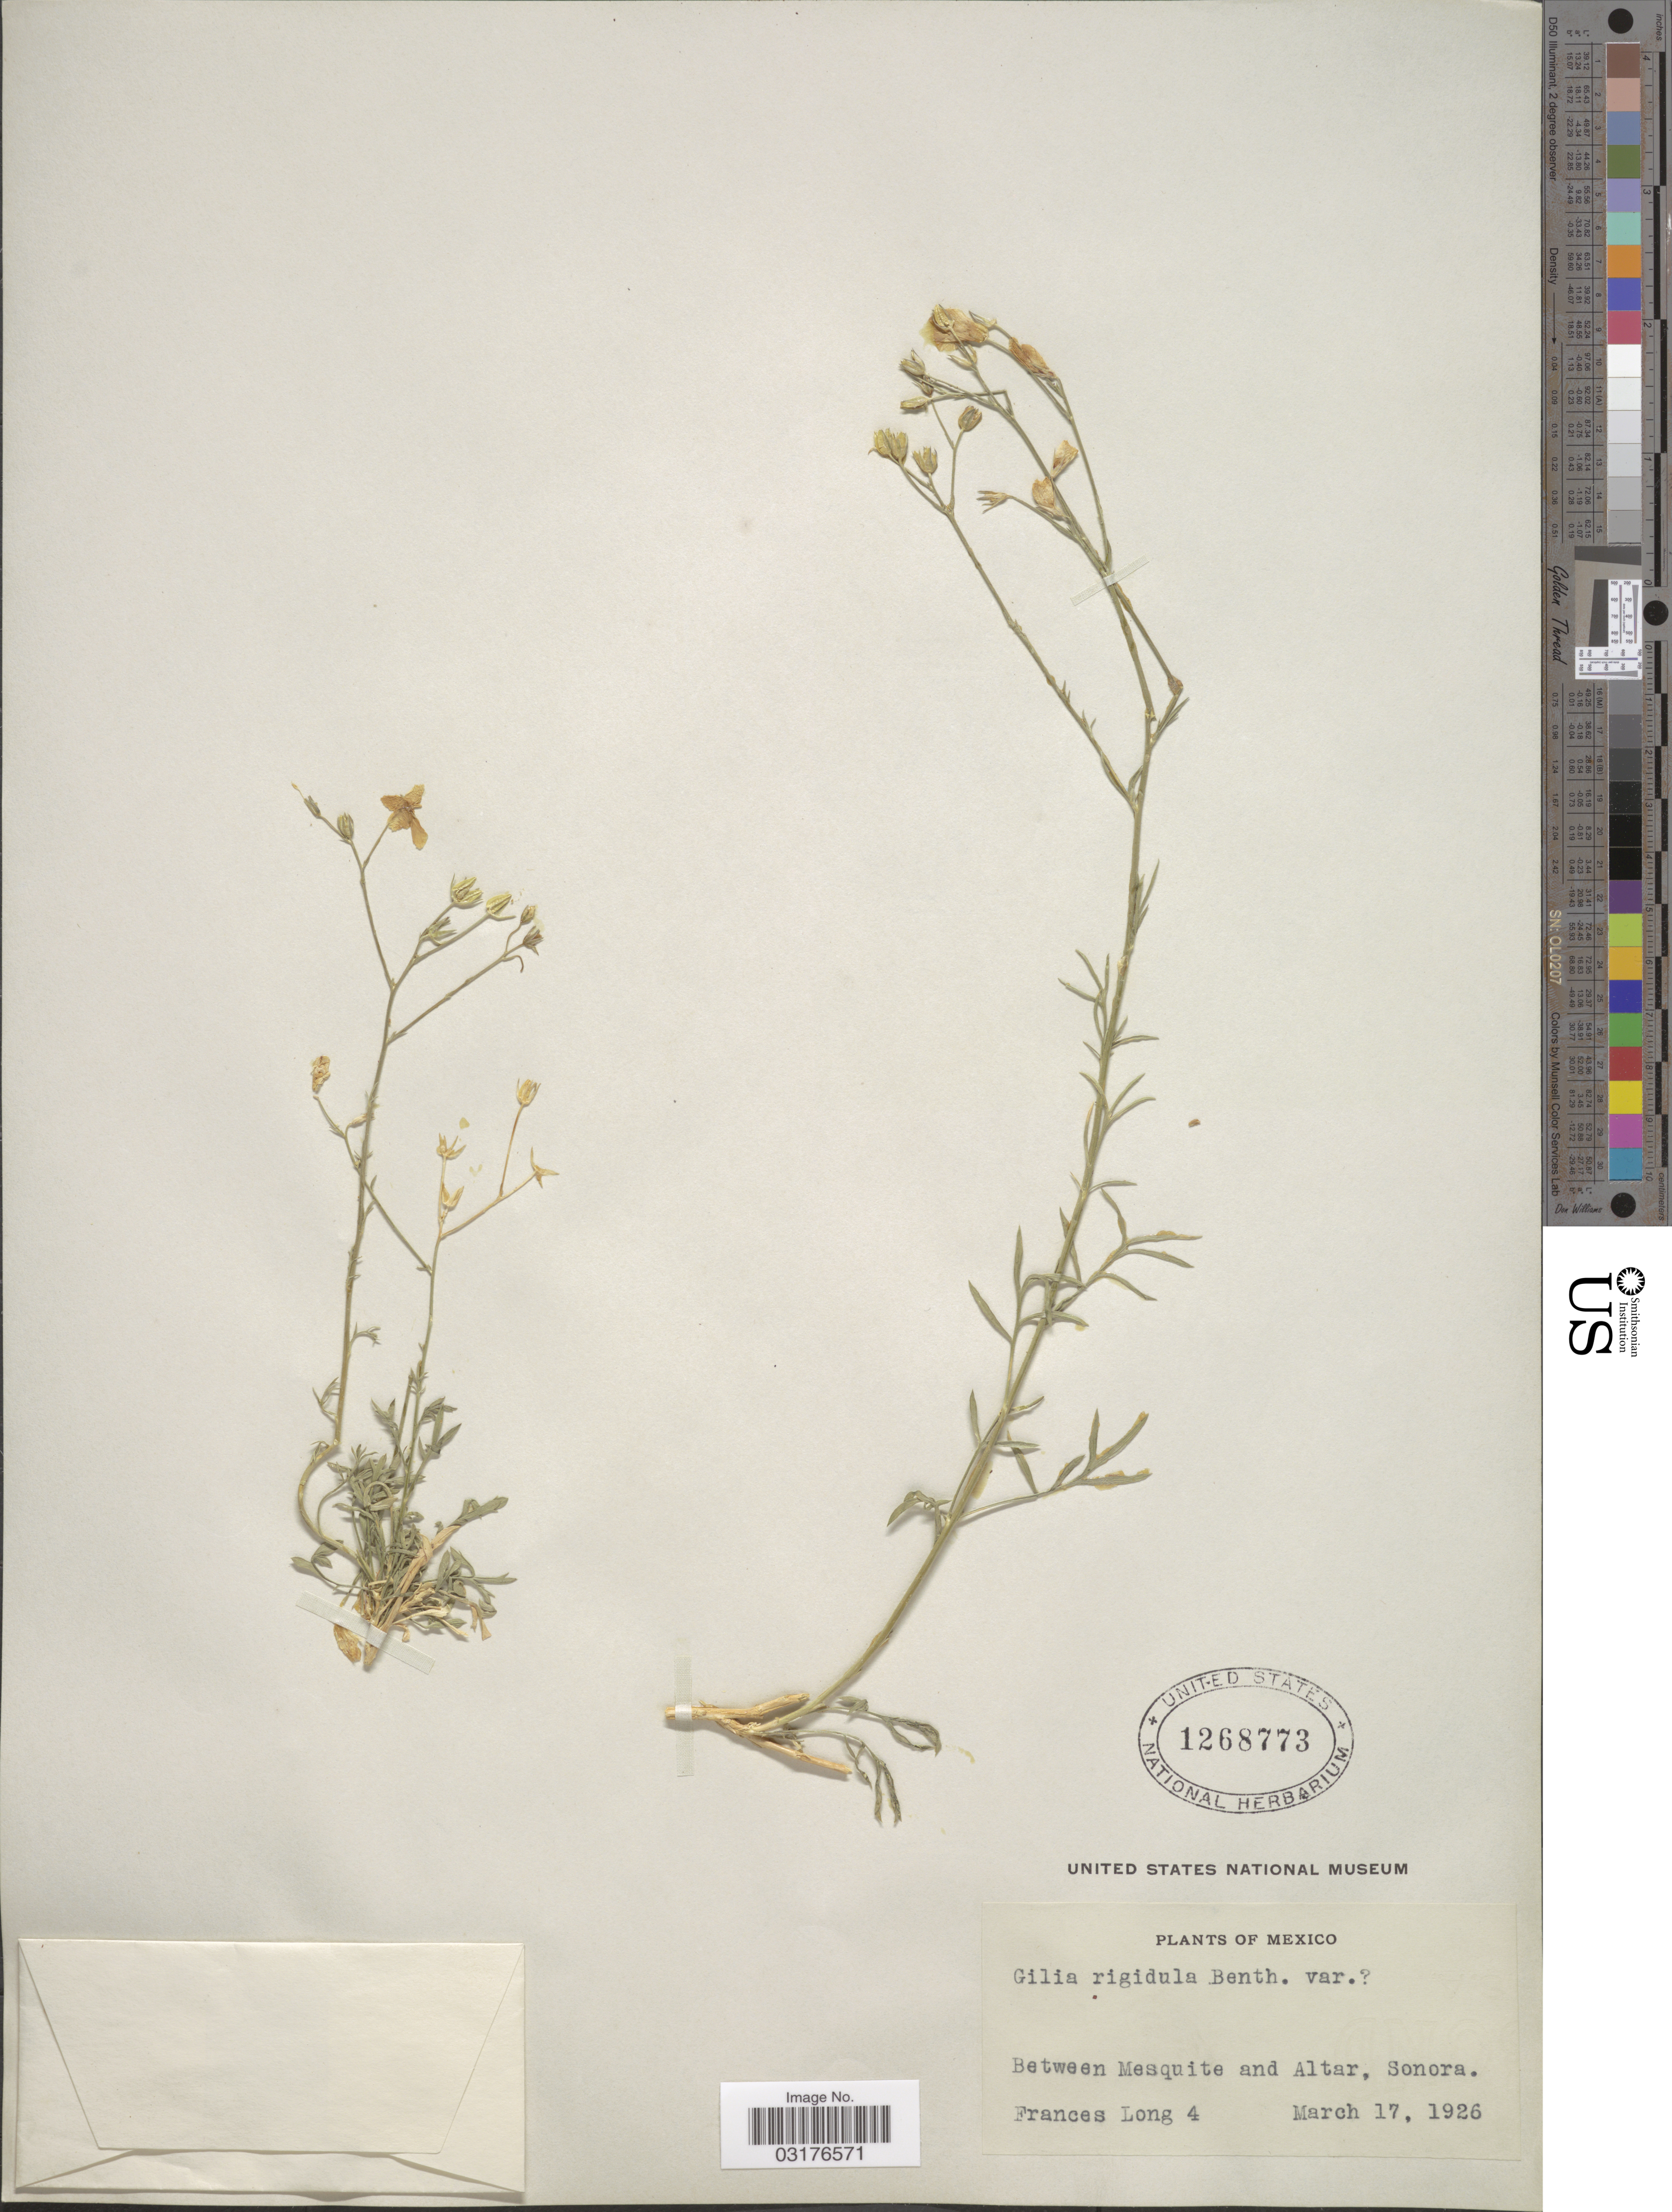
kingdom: Plantae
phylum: Tracheophyta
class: Magnoliopsida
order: Ericales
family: Polemoniaceae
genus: Giliastrum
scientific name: Giliastrum rigidulum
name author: (Benth.) Rydb.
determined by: Strong, Mark T., (BOT), Smithsonian Institution - National Museum of Natural History (UNITED STATES)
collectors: F. Long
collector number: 4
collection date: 1926-03-17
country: Mexico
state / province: Sonora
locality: Between Mesquite and Altar.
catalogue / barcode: US 1268773